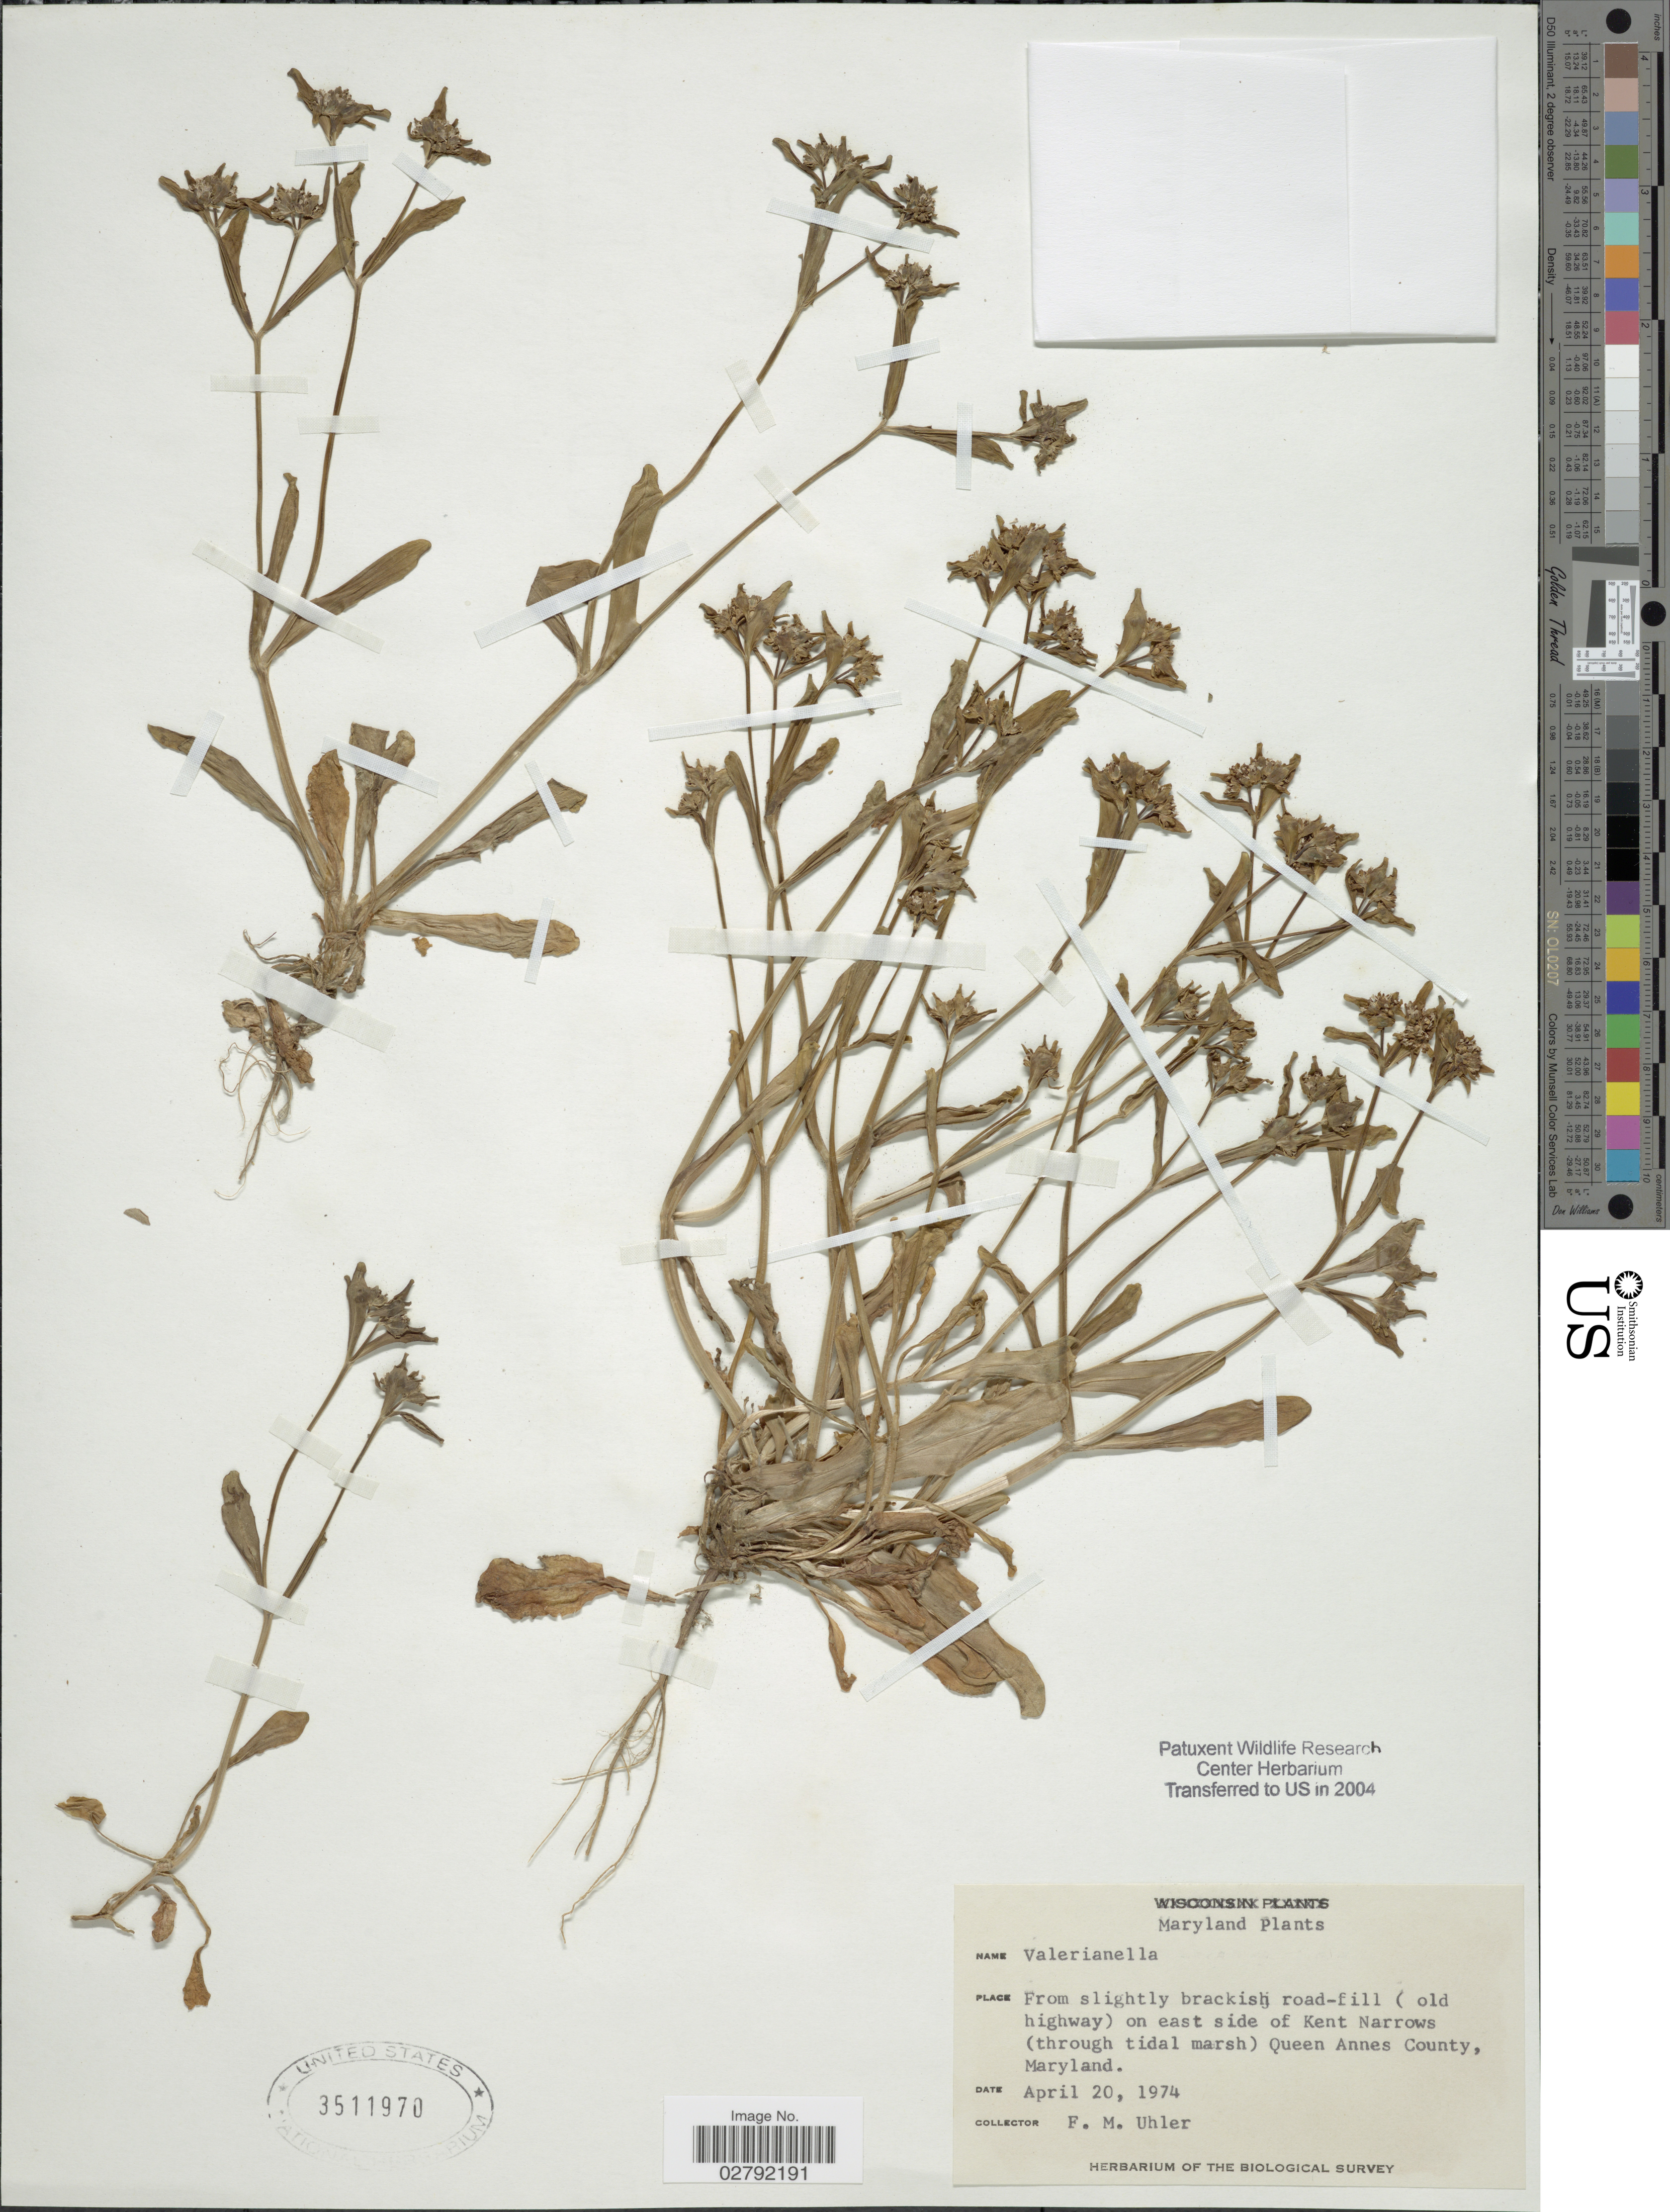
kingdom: Plantae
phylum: Tracheophyta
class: Magnoliopsida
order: Dipsacales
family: Caprifoliaceae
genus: Valerianella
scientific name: Valerianella sp.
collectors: F. M. Uhler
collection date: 1974-04-20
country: United States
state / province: Maryland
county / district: Queen Anne's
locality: From slightly brackish road-fill (old highway) on east side of Kent Narrows (through tidal marsh) Queen Annes County.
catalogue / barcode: US 3511970